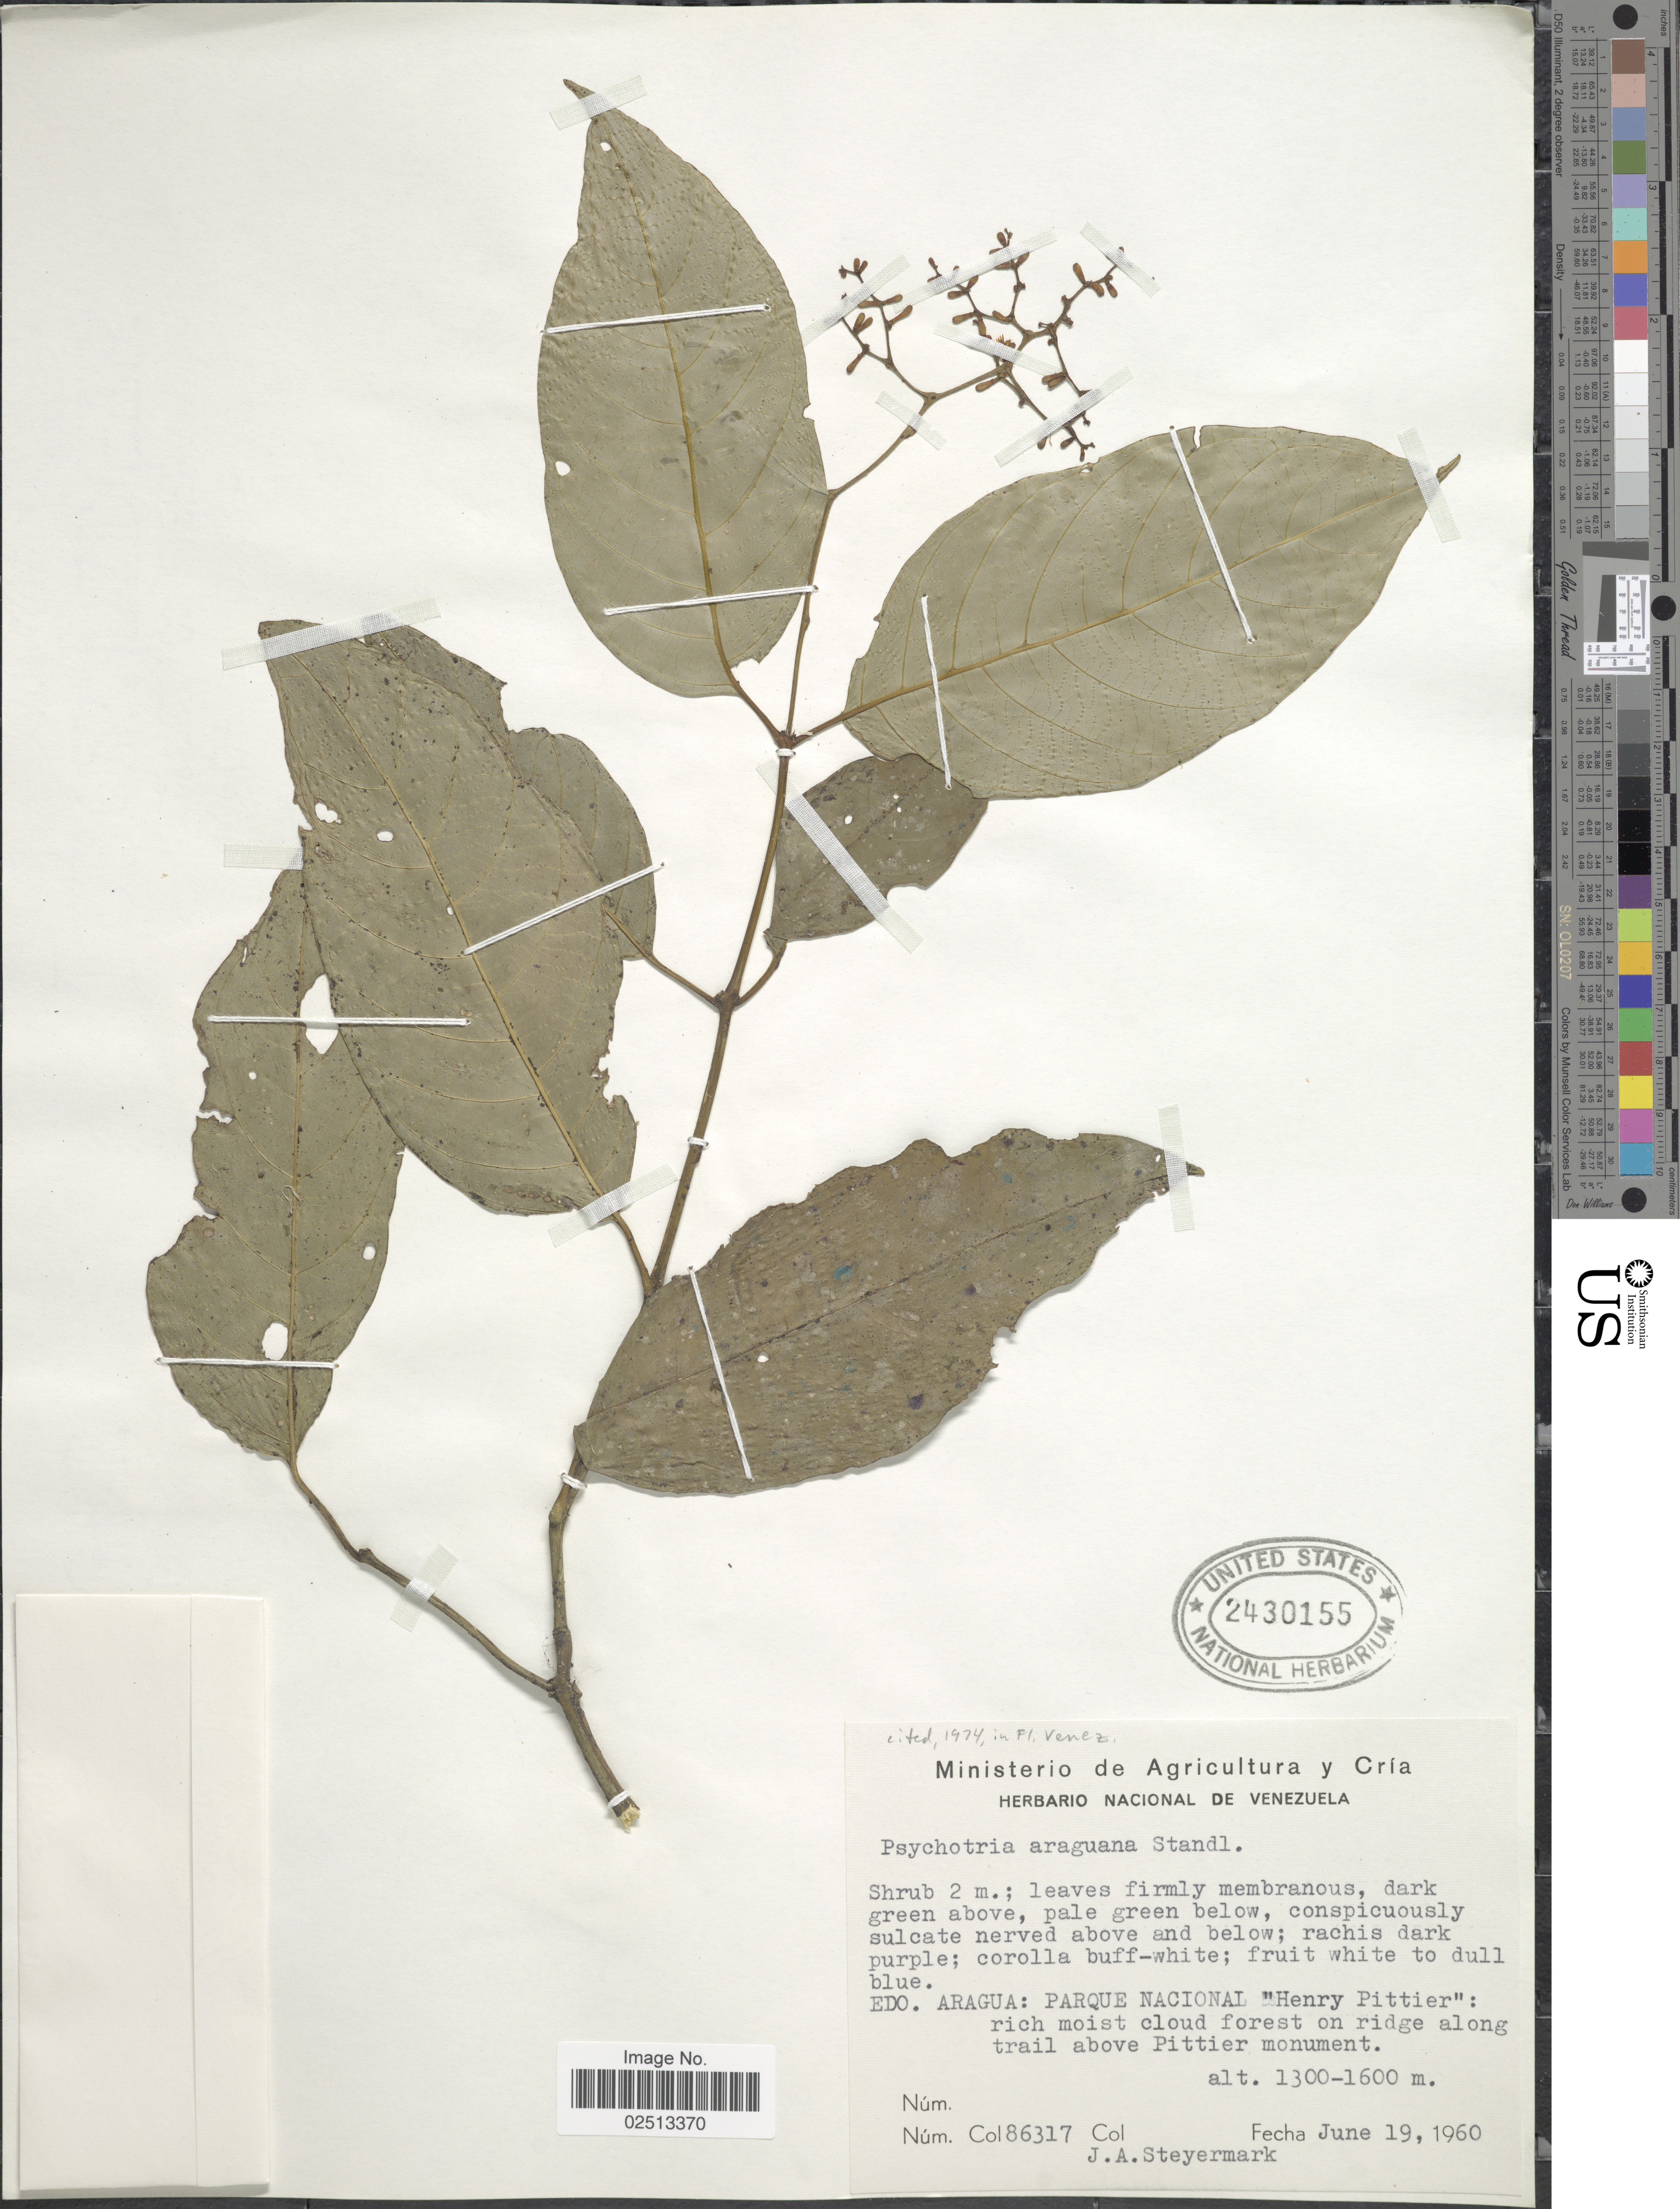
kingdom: Plantae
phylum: Tracheophyta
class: Magnoliopsida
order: Gentianales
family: Rubiaceae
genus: Psychotria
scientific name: Psychotria araguana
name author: Standl.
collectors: J. Steyermark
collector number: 86317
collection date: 1960-06-19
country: Venezuela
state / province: Aragua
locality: Edo. Aragua: Parque Nacional : Henry Pittier: rich moist cloud forest on ridge along trail above Pittier monument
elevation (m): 1300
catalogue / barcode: US 2430155